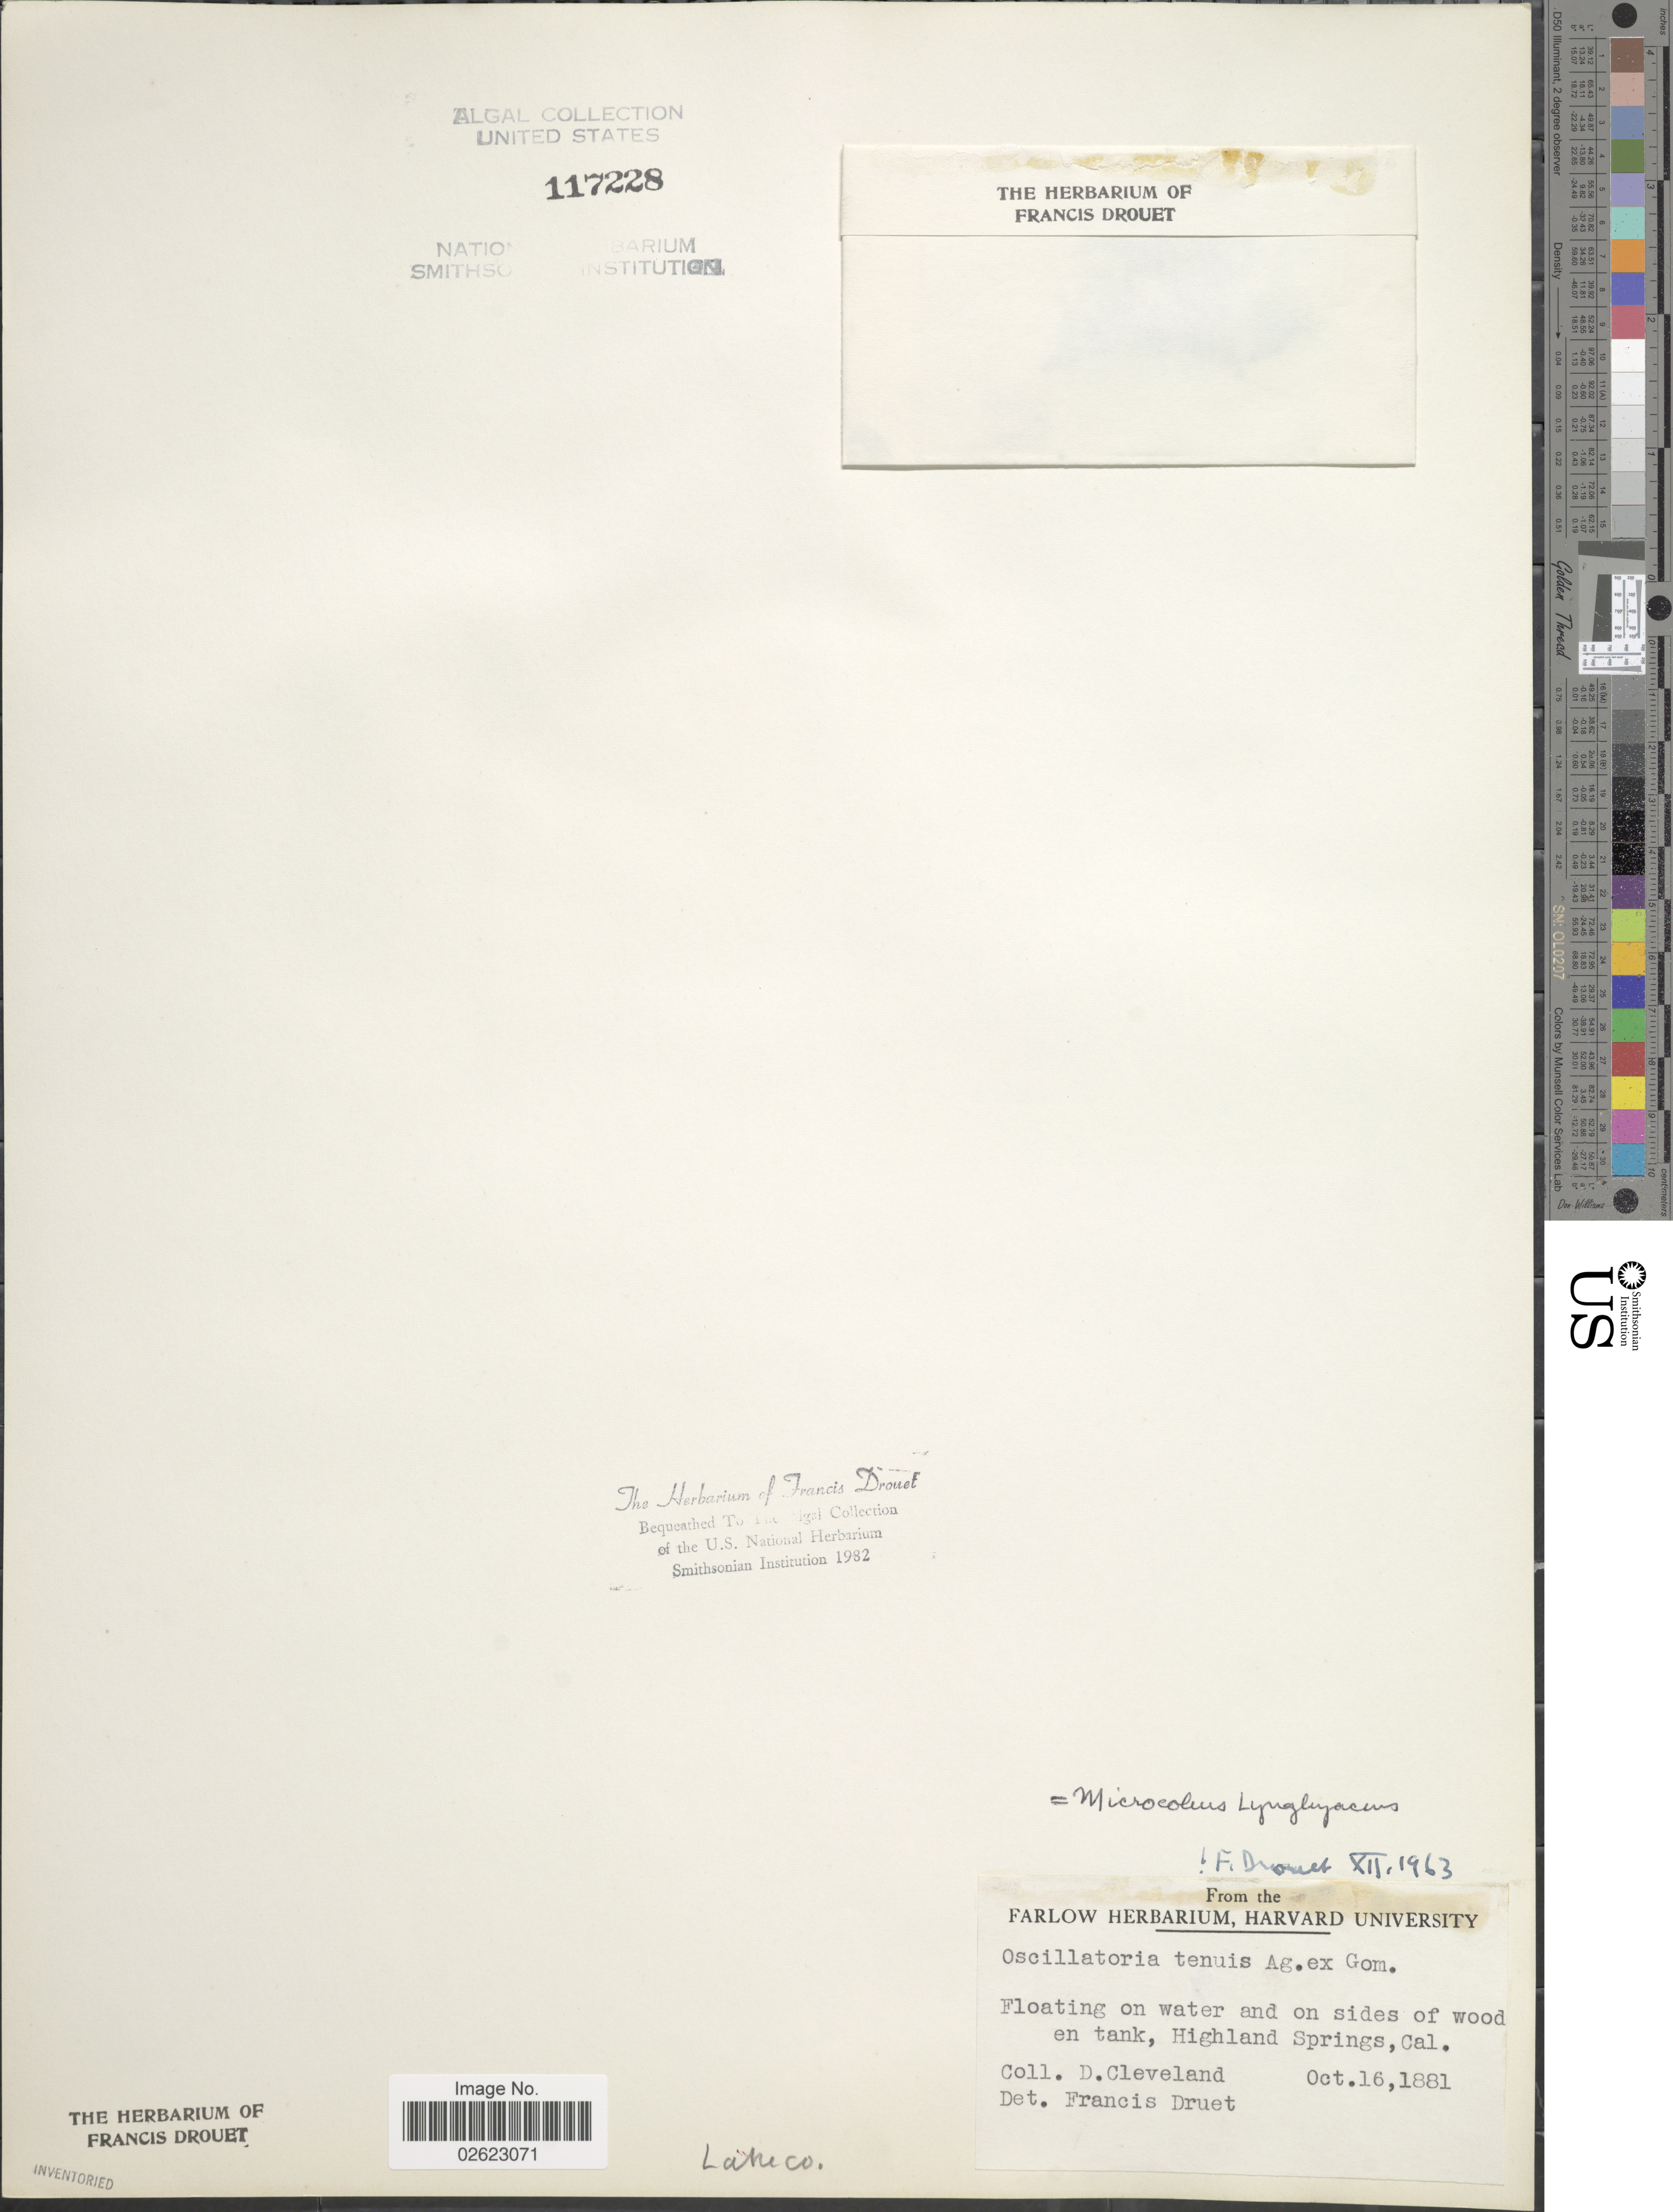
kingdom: Bacteria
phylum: Cyanobacteria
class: Cyanobacteriia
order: Cyanobacteriales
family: Microcoleaceae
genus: Microcoleus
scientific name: Microcoleus lyngbyaceus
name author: Kütz. ex Forti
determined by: Drouet, F. E.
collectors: D. Cleveland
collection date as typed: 16 Oct 1888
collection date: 1888-10-16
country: United States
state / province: California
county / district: Lake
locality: Highland Springs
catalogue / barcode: US 117228